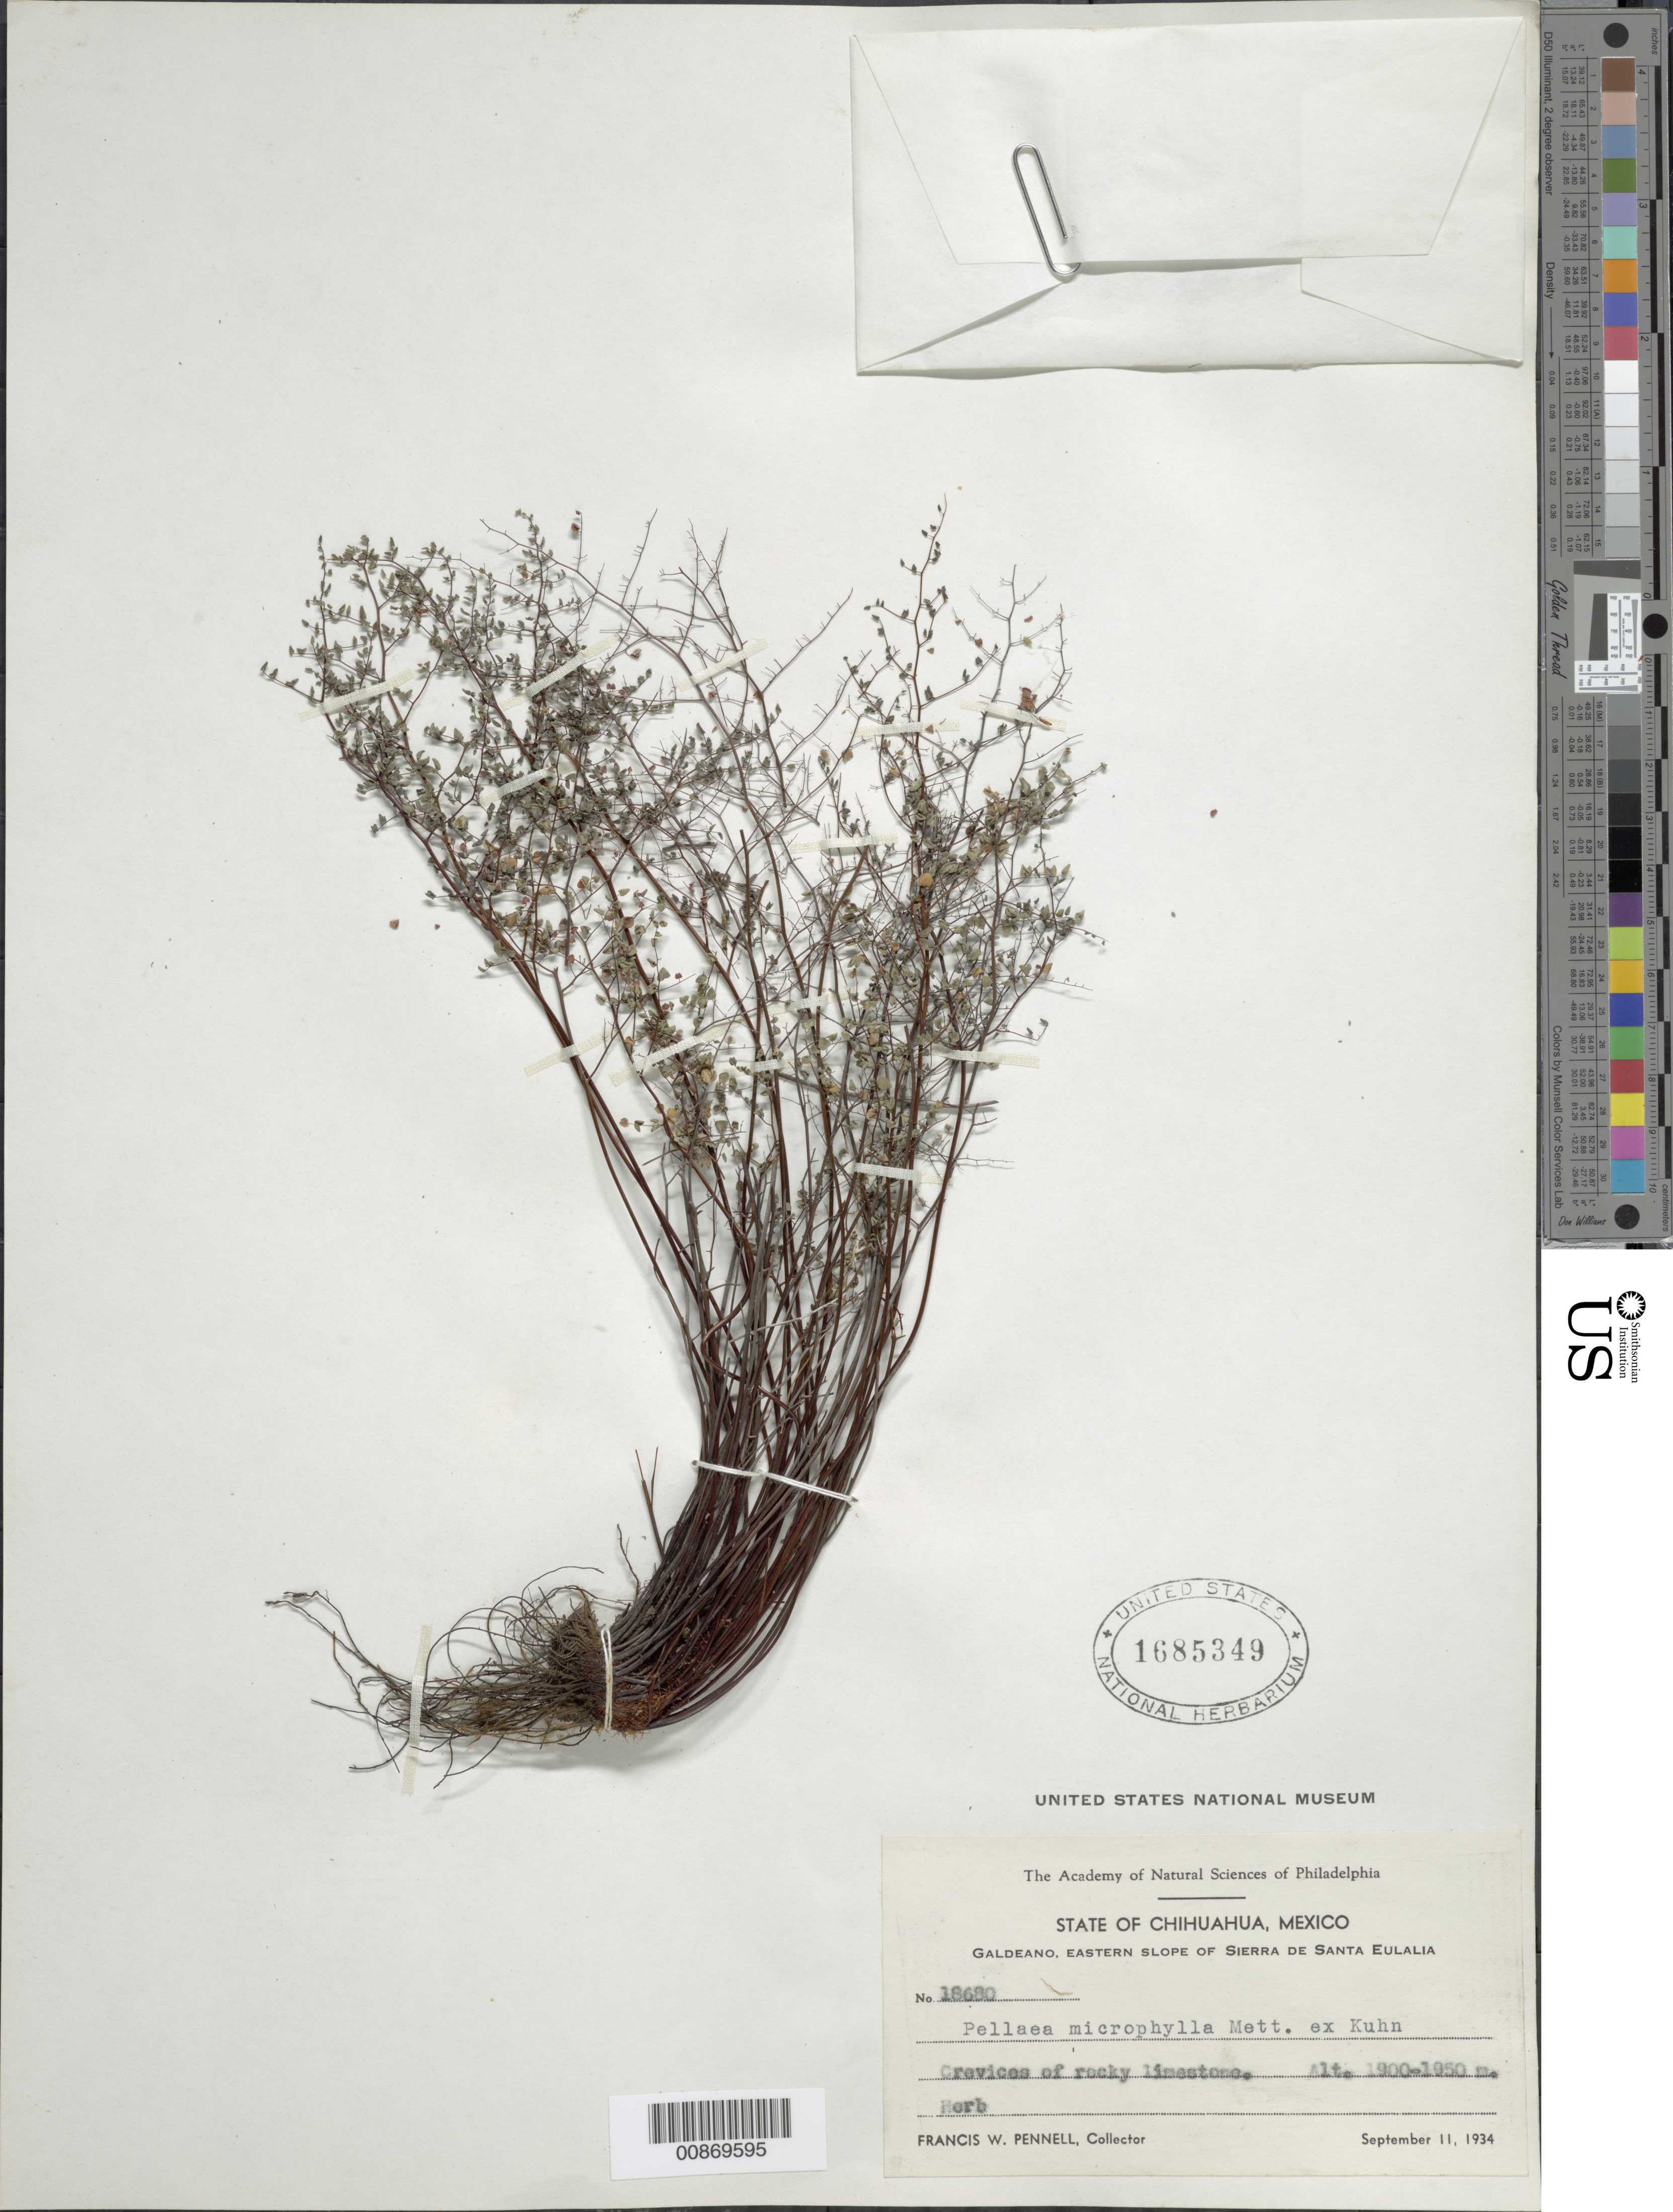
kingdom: Plantae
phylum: Tracheophyta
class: Polypodiopsida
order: Polypodiales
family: Pteridaceae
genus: Argyrochosma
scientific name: Argyrochosma microphylla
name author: (Mett. ex Kuhn) Windham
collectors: F. W. Pennell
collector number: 18680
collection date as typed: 11 Sep 1934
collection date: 1934-09-11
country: Mexico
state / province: Chihuahua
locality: Galdeano, eastern slope of Sierra de Santa Eulalia, Chihuahua.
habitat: Crevices of rocky limestone.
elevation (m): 1950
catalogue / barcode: US 1685349